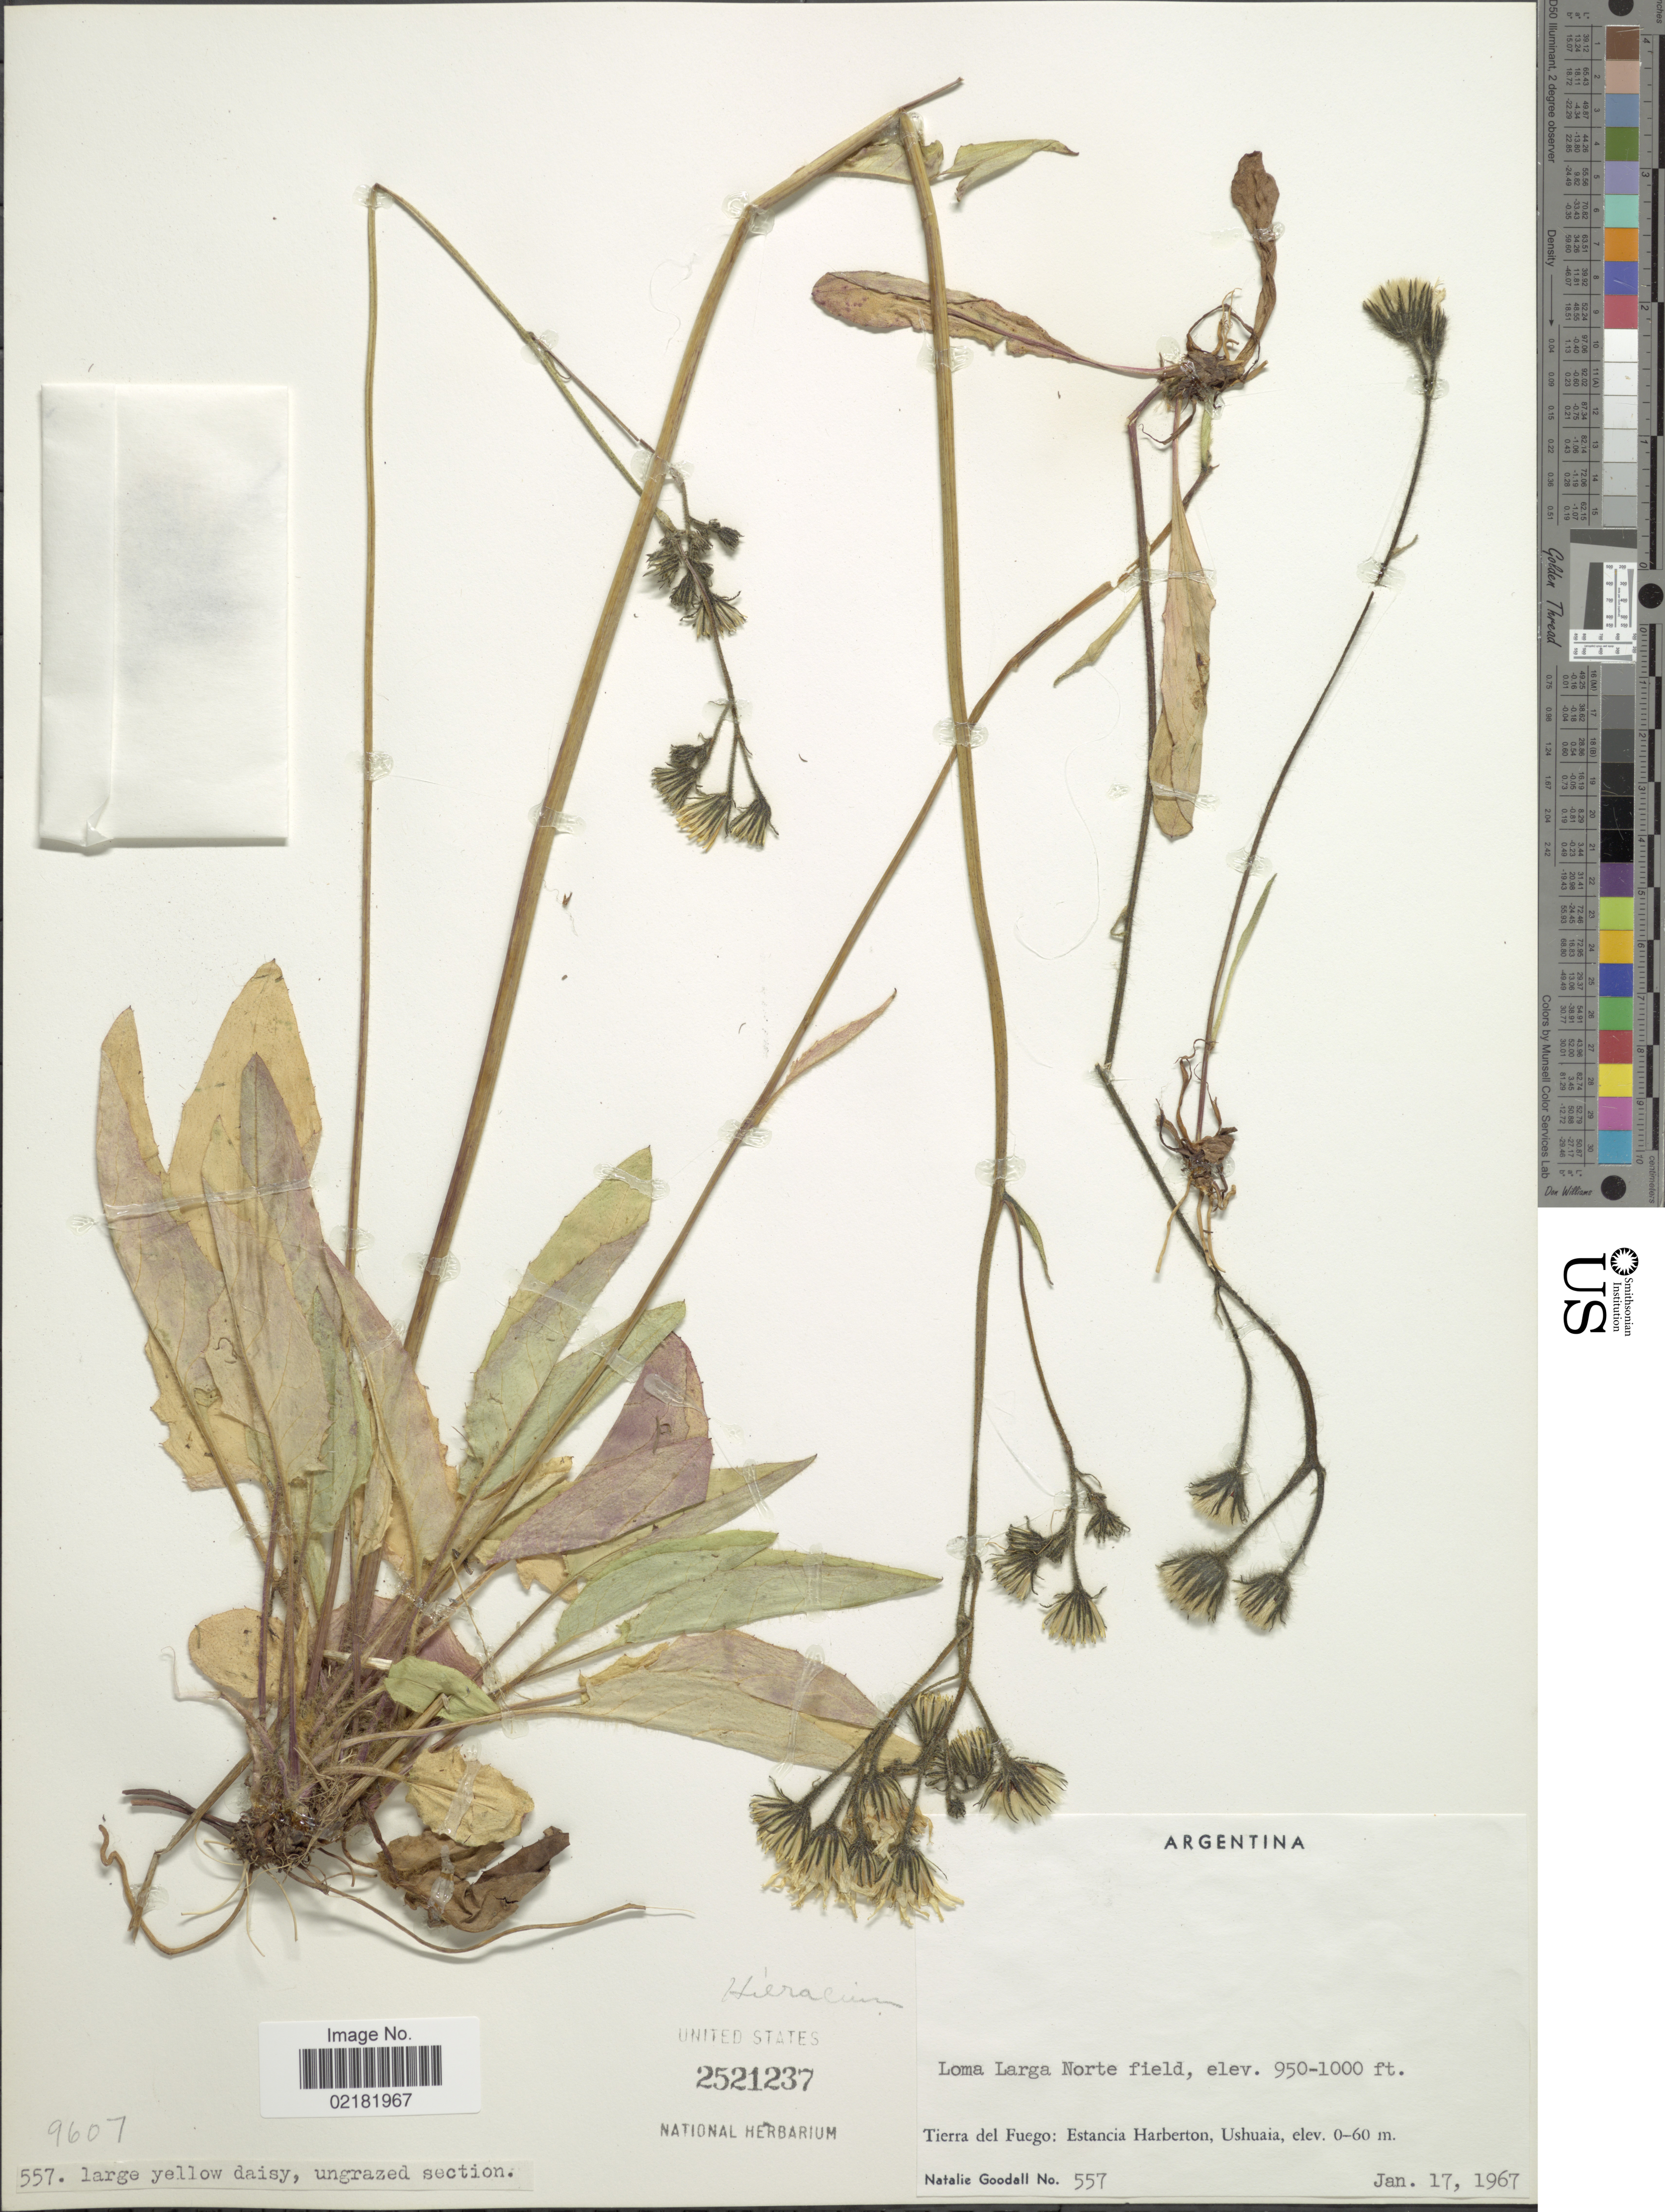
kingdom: Plantae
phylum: Tracheophyta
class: Magnoliopsida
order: Asterales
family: Asteraceae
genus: Hieracium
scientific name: Hieracium repandulare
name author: Druce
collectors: N. Goodall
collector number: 557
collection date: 1967-01-17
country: Argentina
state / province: Tierra del Fuego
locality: Estancia Harberton, Ushuaia, Loma Larga Norte field.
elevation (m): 290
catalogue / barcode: US 2521237